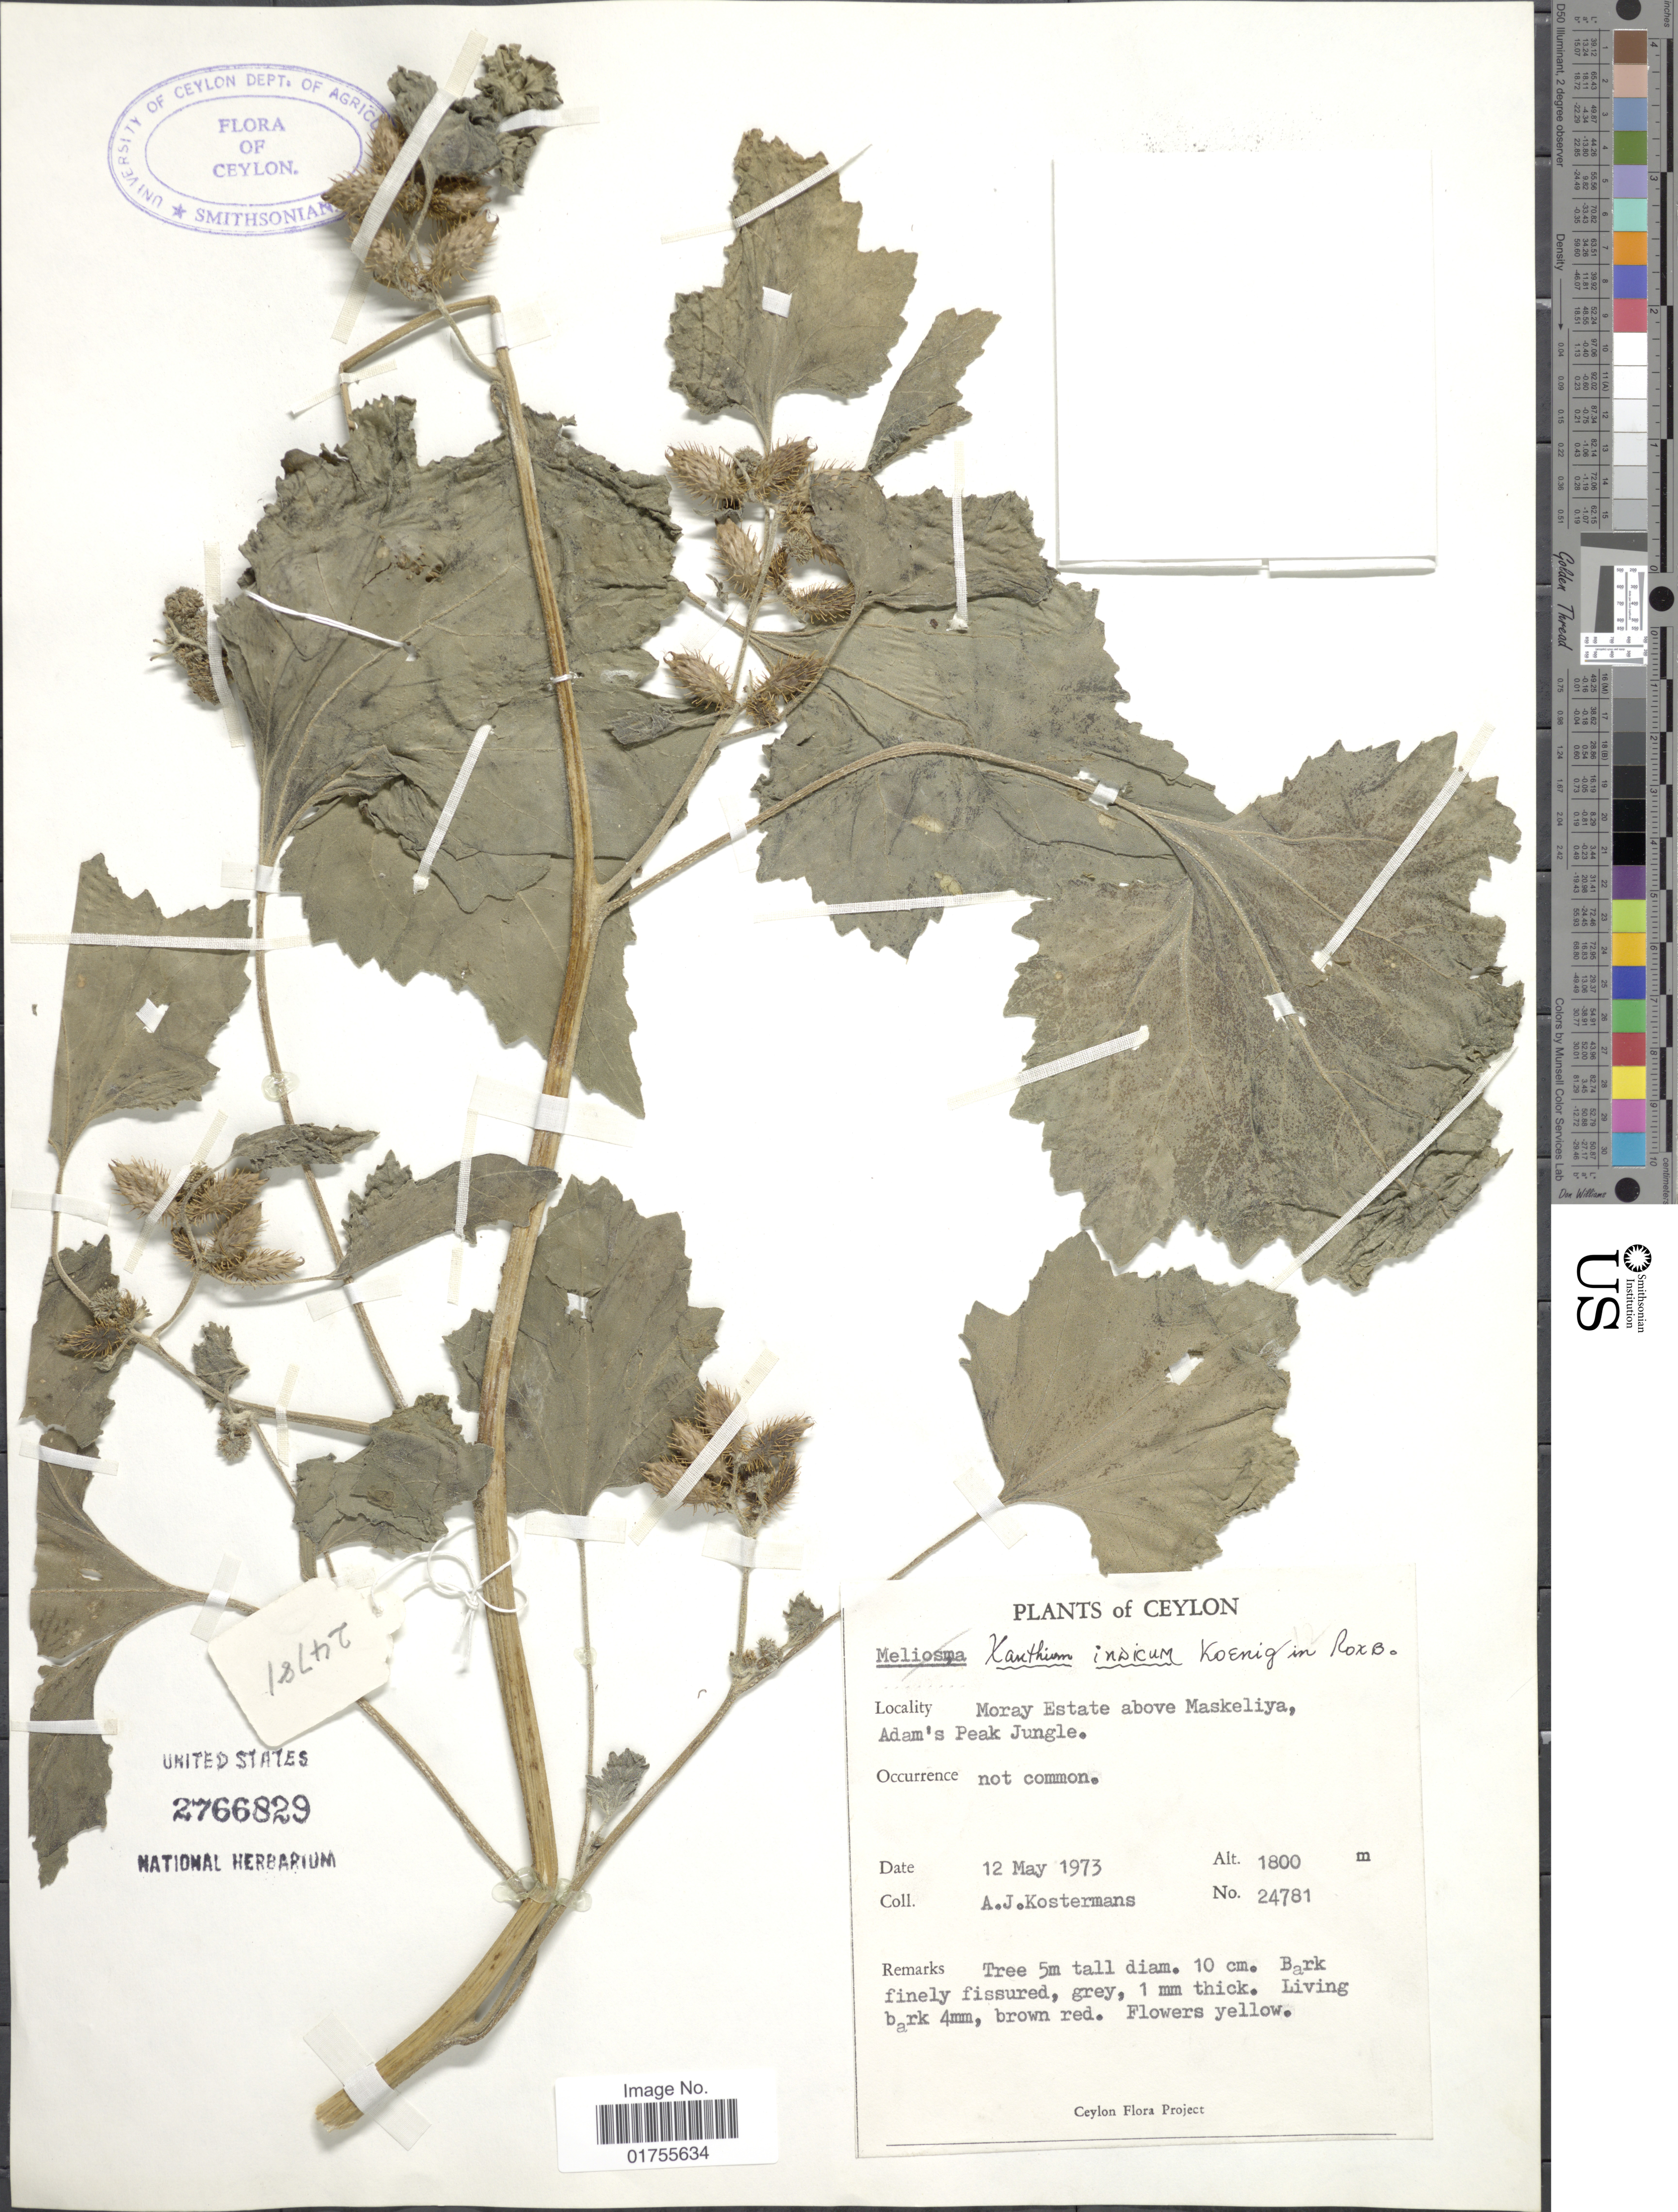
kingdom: Plantae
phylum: Tracheophyta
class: Magnoliopsida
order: Asterales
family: Asteraceae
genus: Xanthium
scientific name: Xanthium indicum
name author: K.D. Koenig ex Roxb.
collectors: A. J. G. Kostermans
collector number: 24781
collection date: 1973-05-12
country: Sri Lanka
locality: Ceylon, Moray Estate above Maskeliya, Adam's Peak Jungle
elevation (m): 1800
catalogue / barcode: US 2766829